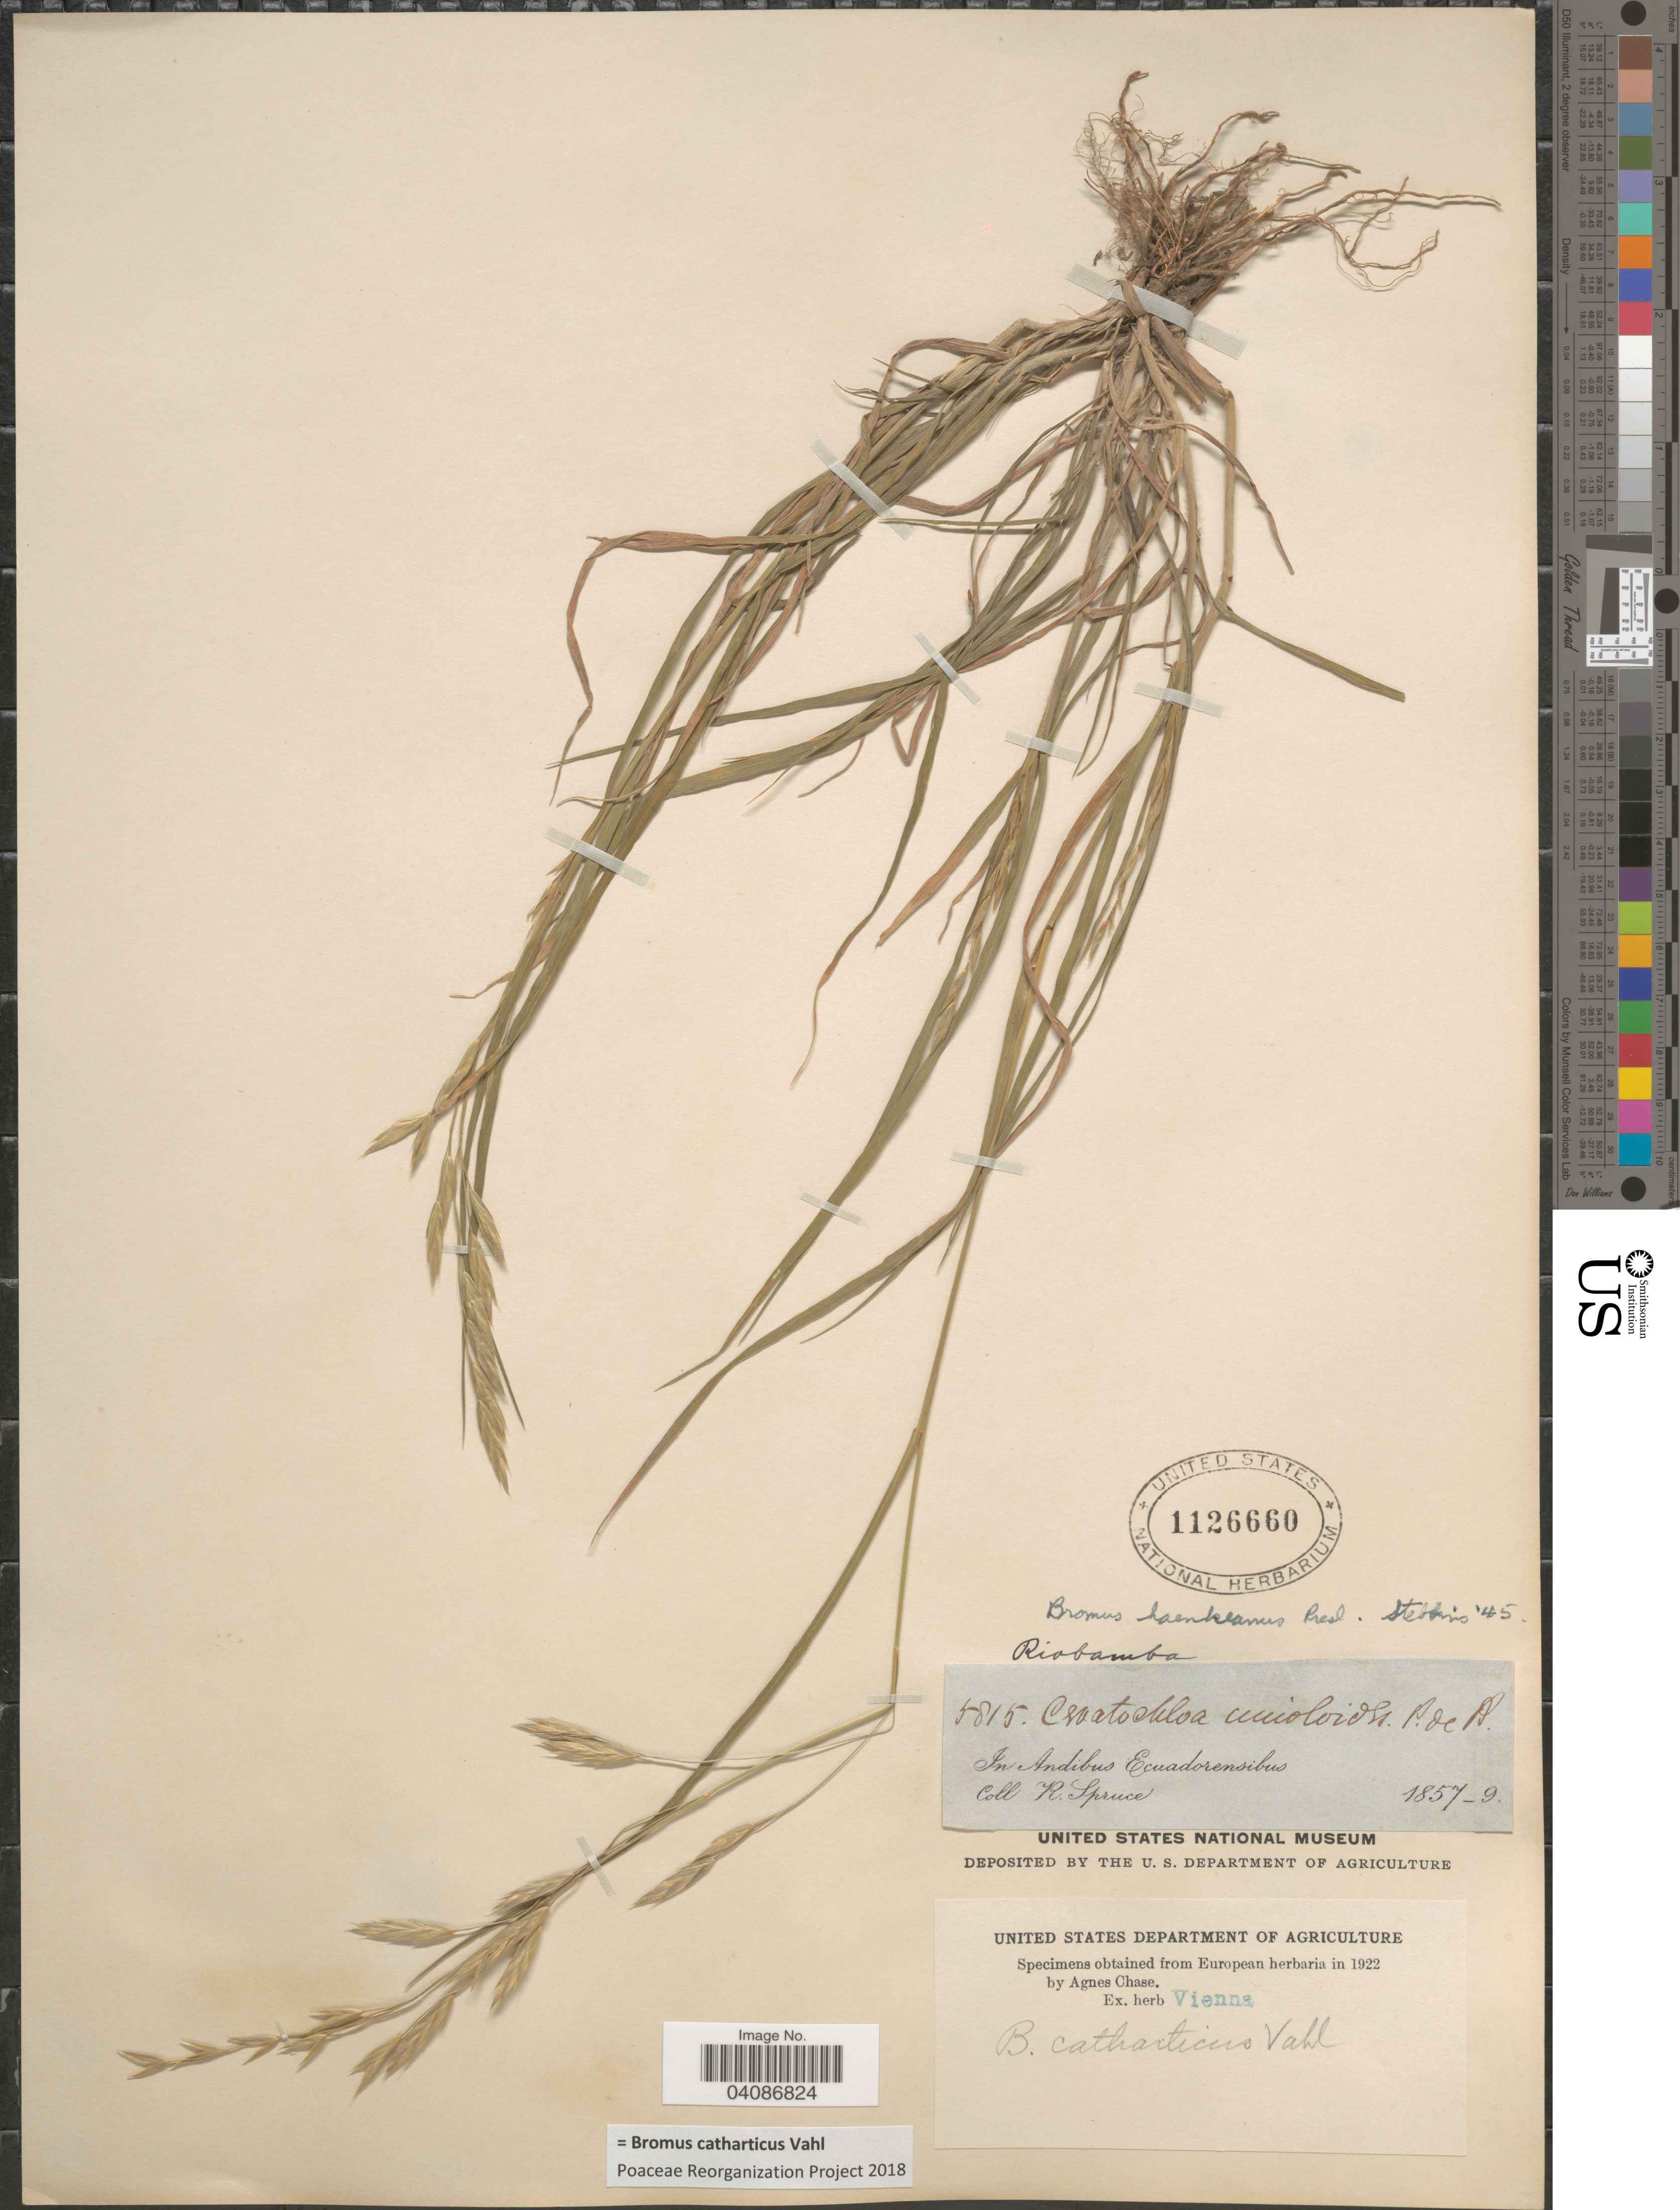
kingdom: Plantae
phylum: Tracheophyta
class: Liliopsida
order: Poales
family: Poaceae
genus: Bromus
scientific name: Bromus catharticus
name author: Vahl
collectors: R. Spruce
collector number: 5815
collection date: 1857/1859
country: Ecuador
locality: Riobamba. In Andibus Ecuadorensibus.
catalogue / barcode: US 1126660